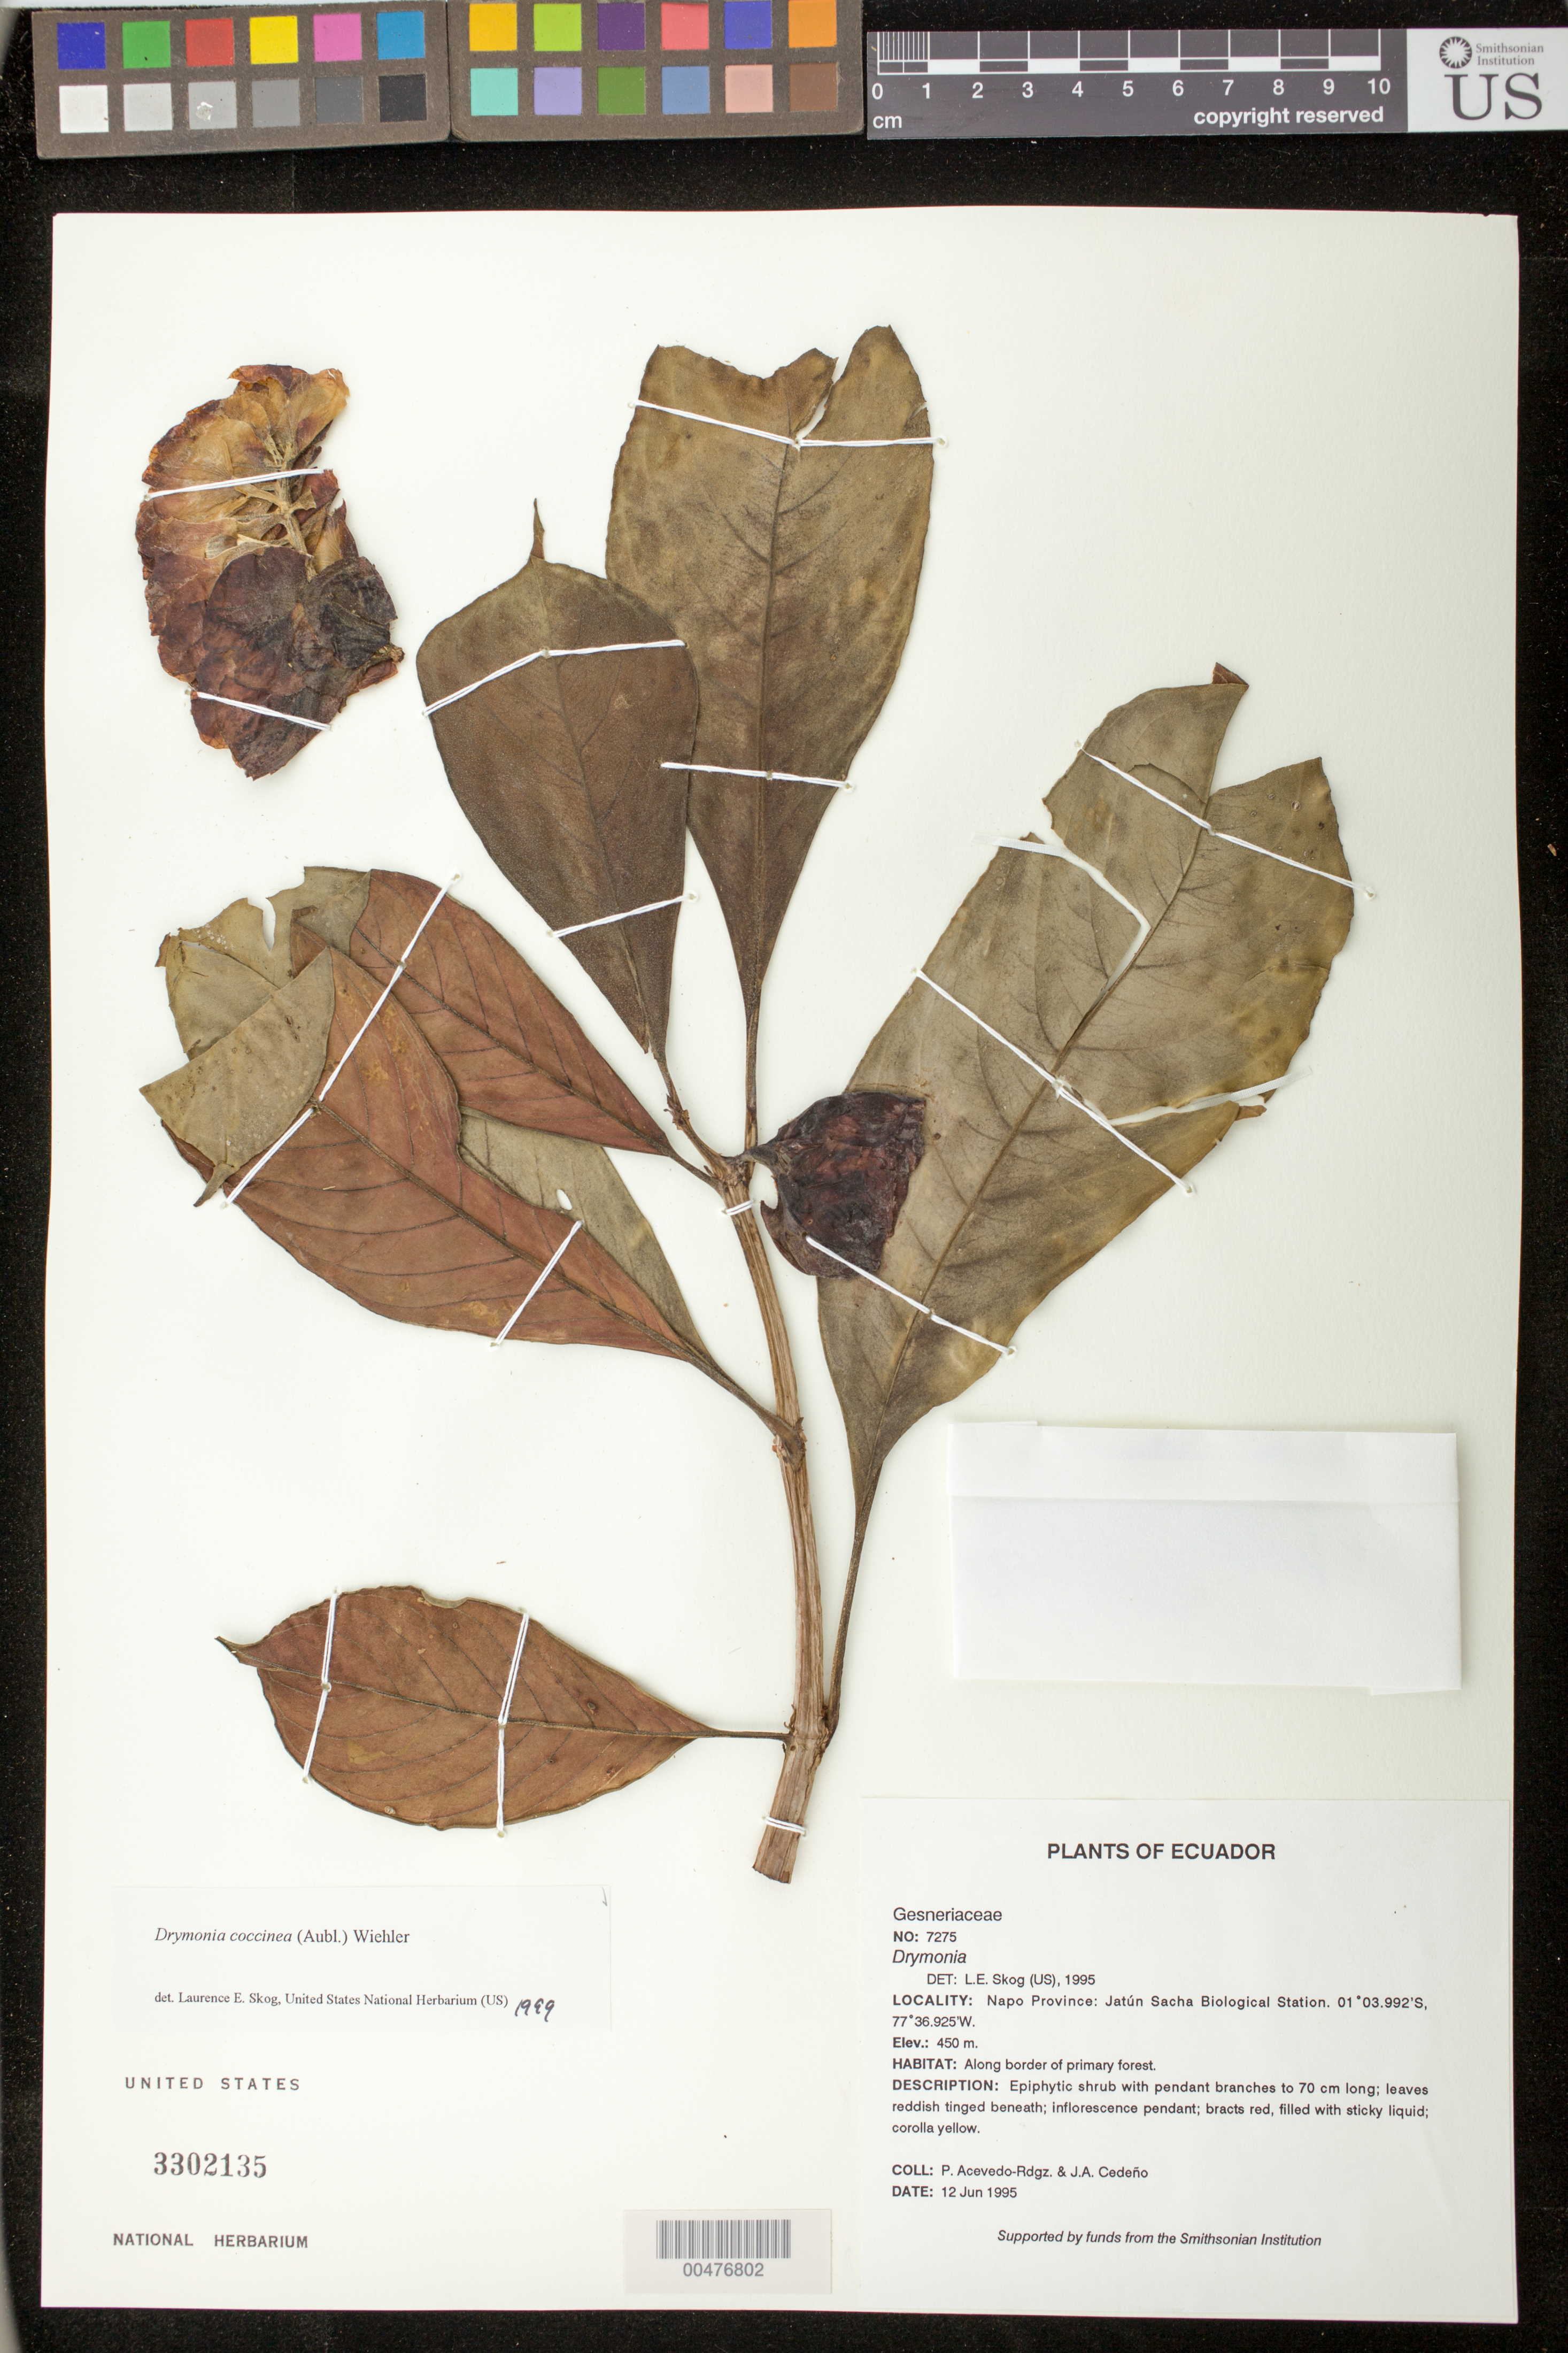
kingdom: Plantae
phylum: Tracheophyta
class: Magnoliopsida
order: Lamiales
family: Gesneriaceae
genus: Drymonia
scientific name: Drymonia coccinea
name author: (Aubl.) Wiehler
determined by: Skog, Laurence E.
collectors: P. Acevedo-Rodr. & J. A. Cedeño M.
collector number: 7275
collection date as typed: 12 Jun 1995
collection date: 1995-06-12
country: Ecuador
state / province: Napo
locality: Jatún Sacha Biological Station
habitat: Along border of primary forest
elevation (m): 450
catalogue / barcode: US 3302135